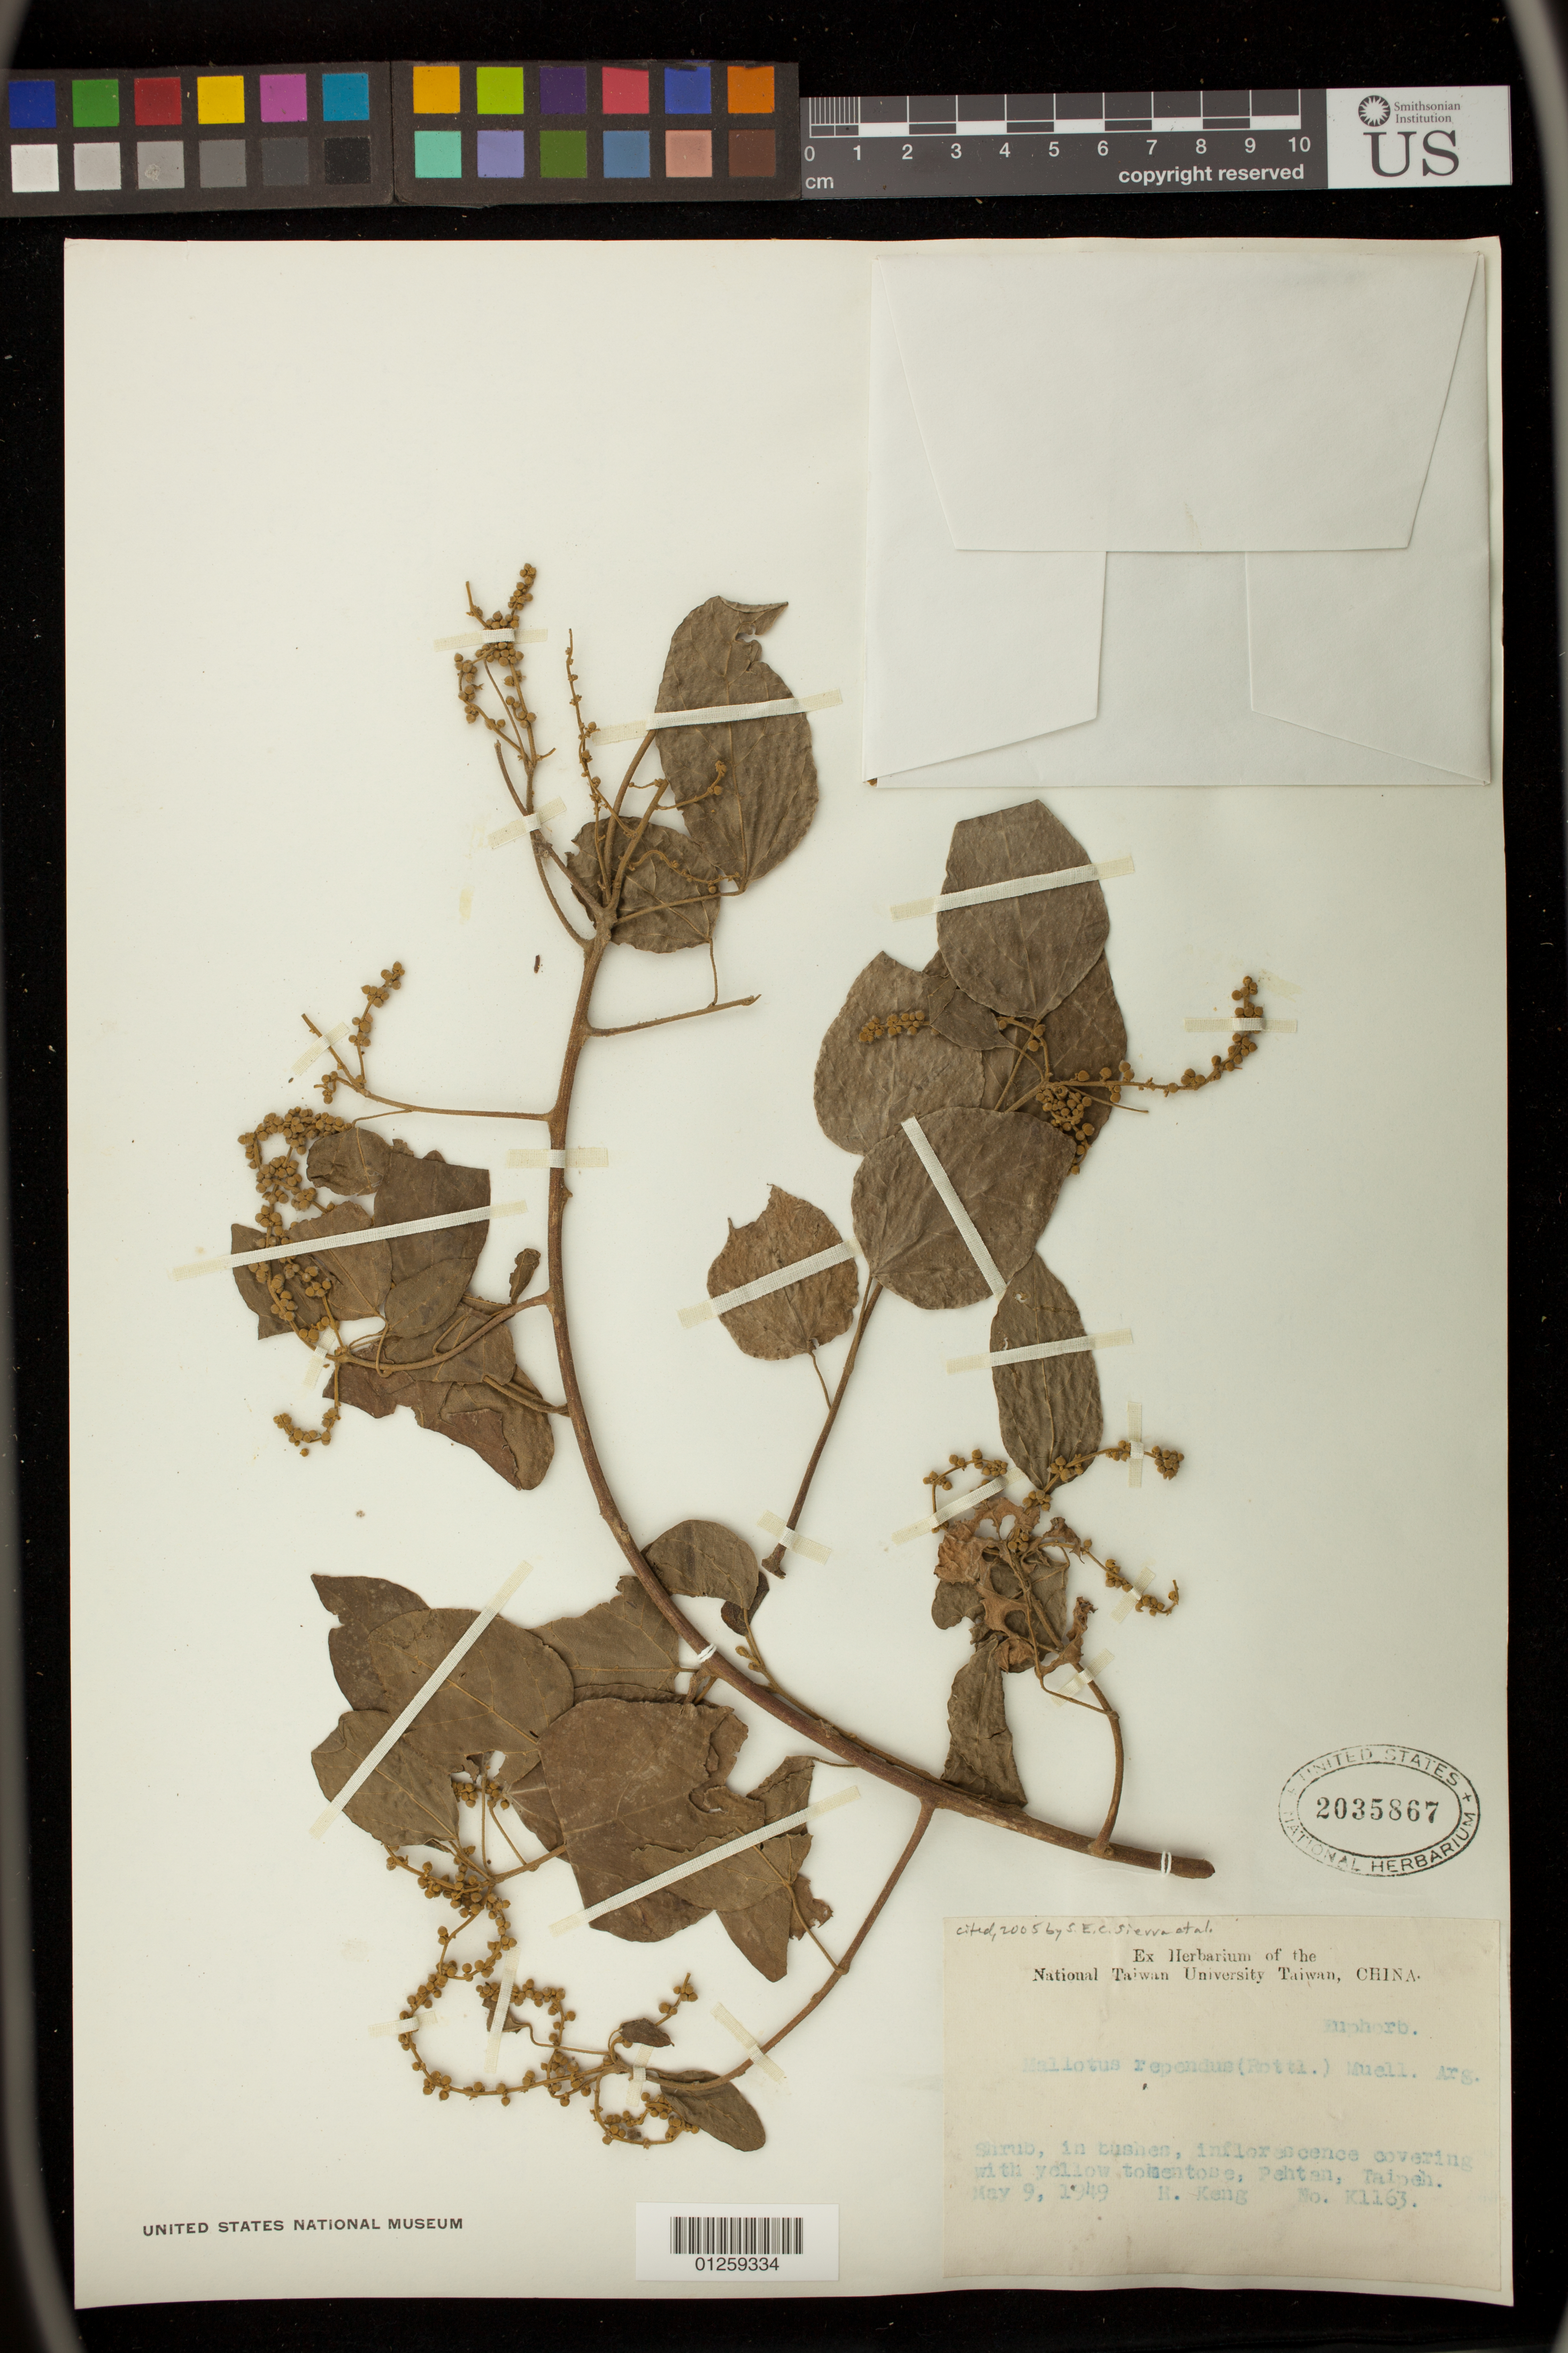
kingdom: Plantae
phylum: Tracheophyta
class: Magnoliopsida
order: Malpighiales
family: Euphorbiaceae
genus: Mallotus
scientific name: Mallotus repandus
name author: (Rottler) Müll. Arg.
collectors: H. Keng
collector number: K1163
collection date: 1949-05-09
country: Taiwan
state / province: Taipei City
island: Taiwan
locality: Pehtan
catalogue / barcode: US 2035867